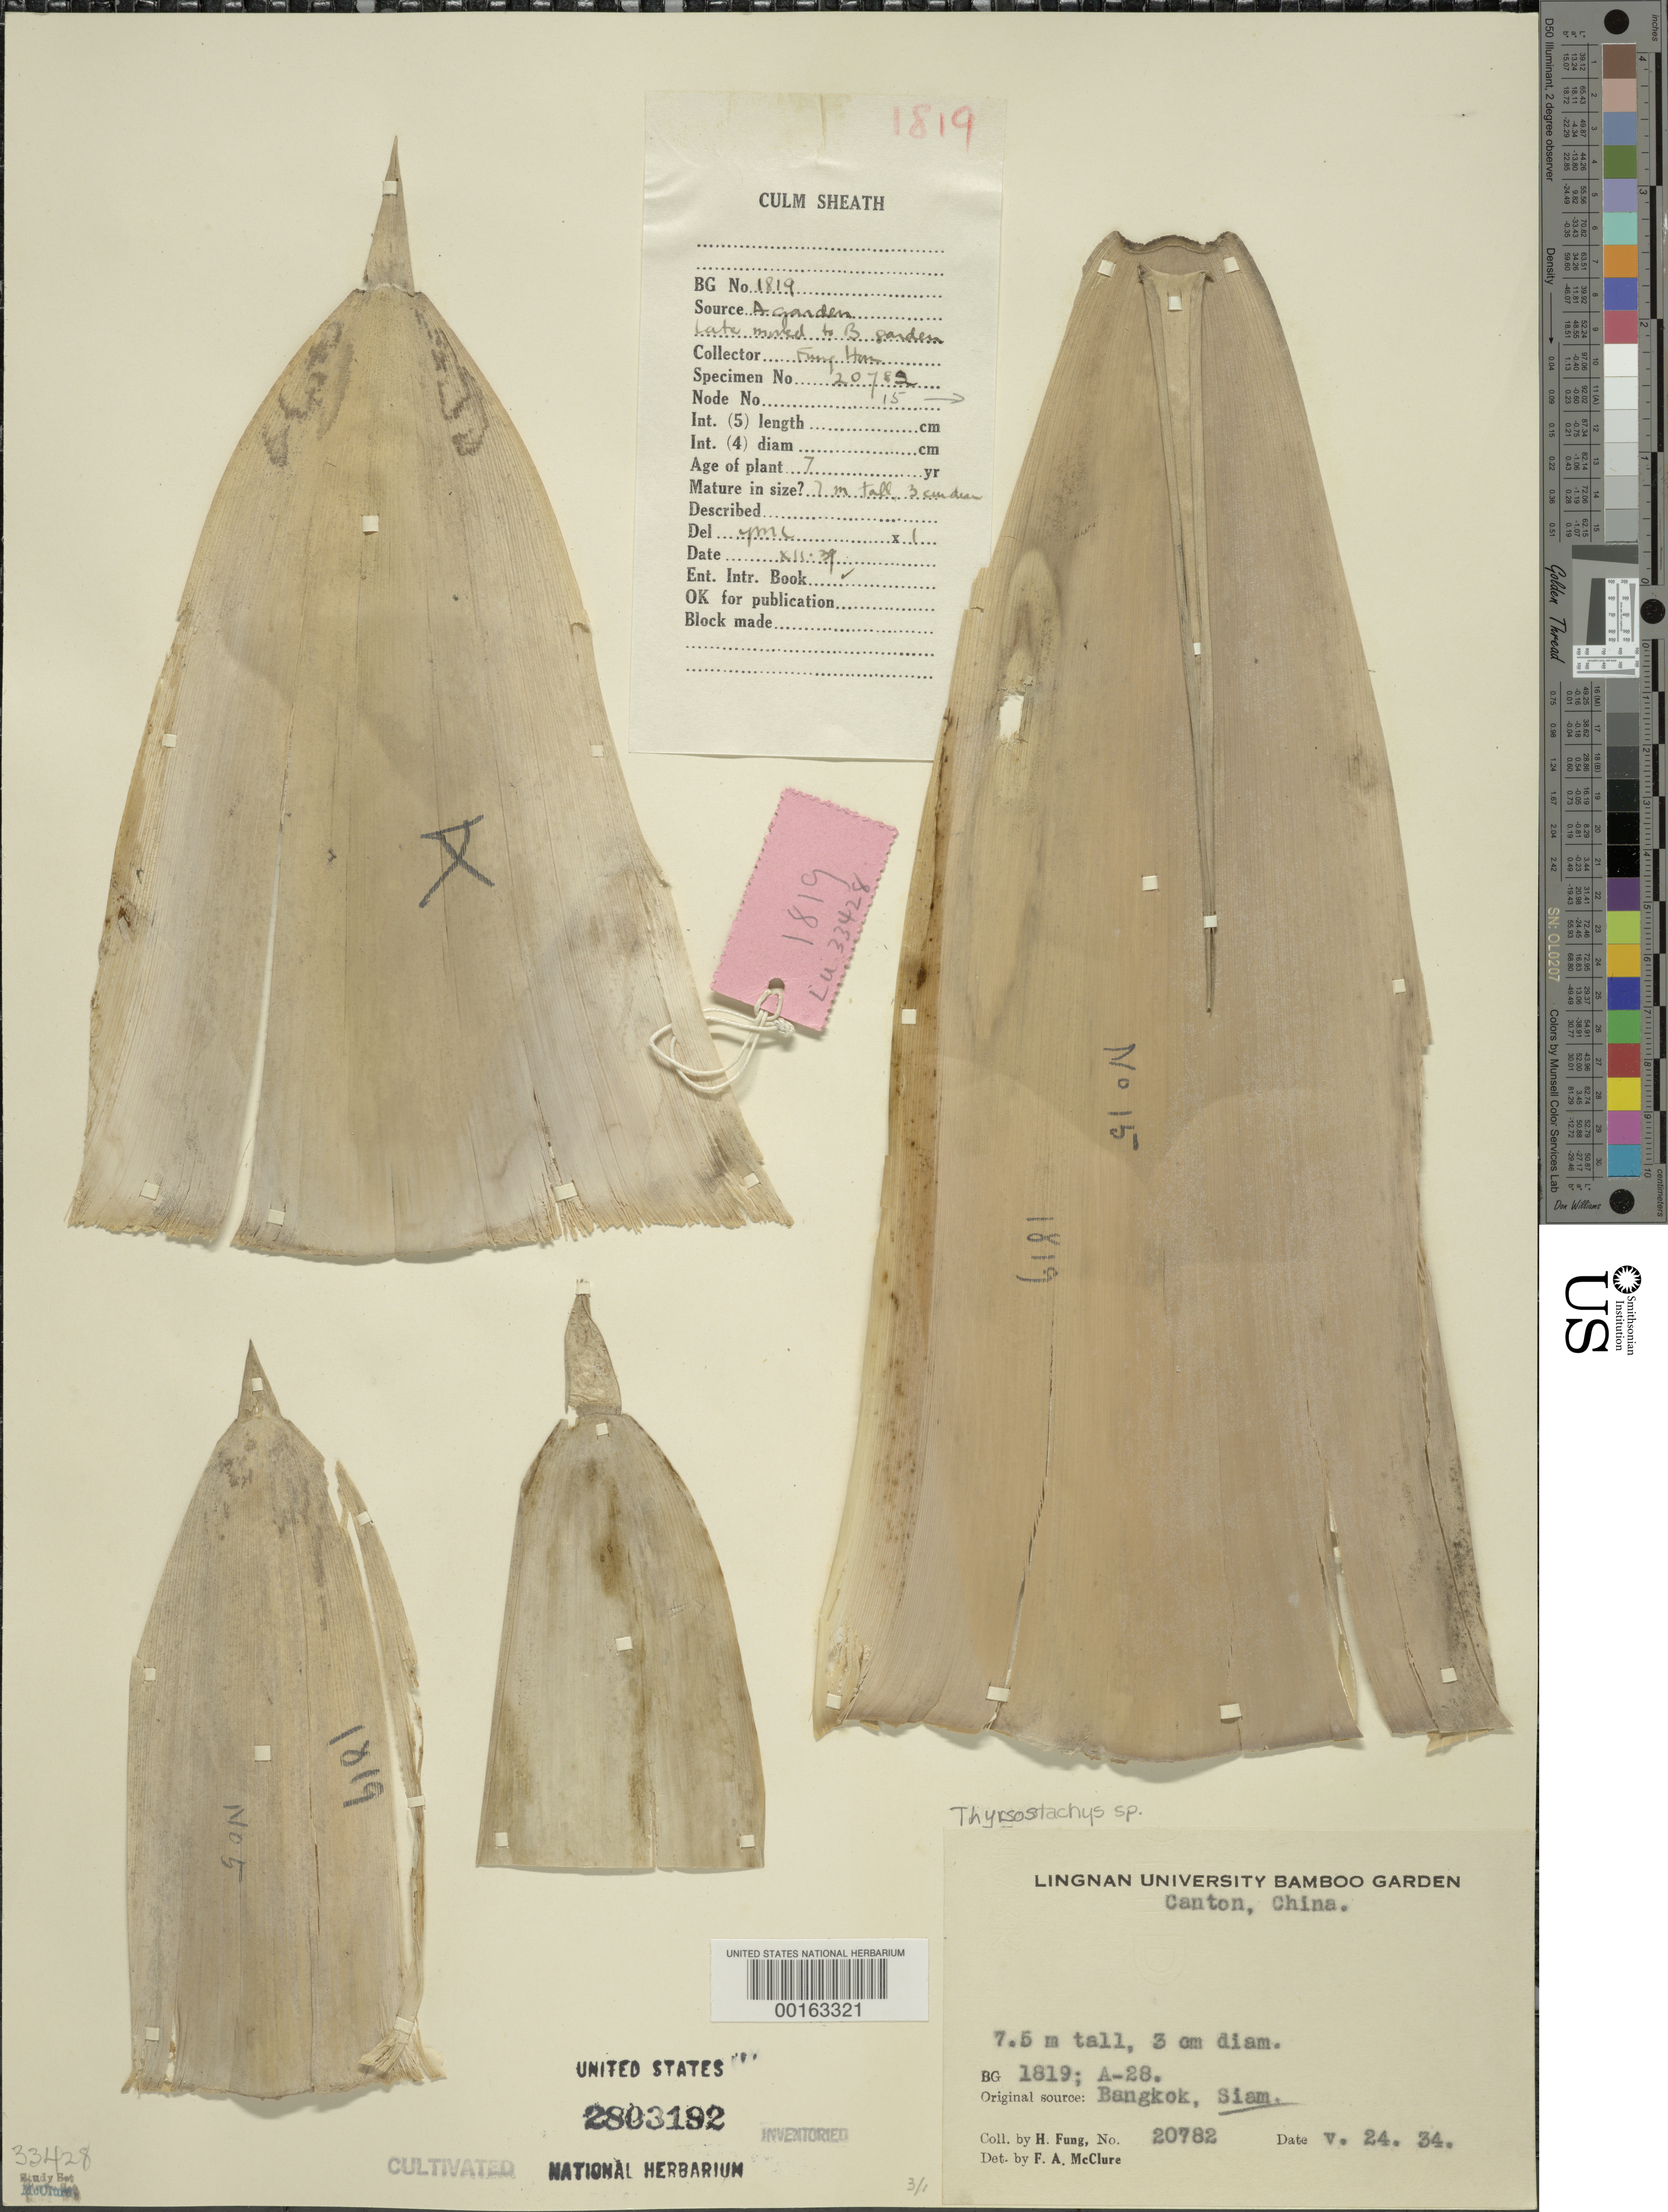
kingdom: Plantae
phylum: Tracheophyta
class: Liliopsida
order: Poales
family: Poaceae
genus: Thyrsostachys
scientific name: Thyrsostachys sp.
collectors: H. L. Fung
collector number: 20782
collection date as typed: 24 May 1934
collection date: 1934-05-24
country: China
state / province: Guangdong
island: Honam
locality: Lingnan University Bamboo Garden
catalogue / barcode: US 2803192